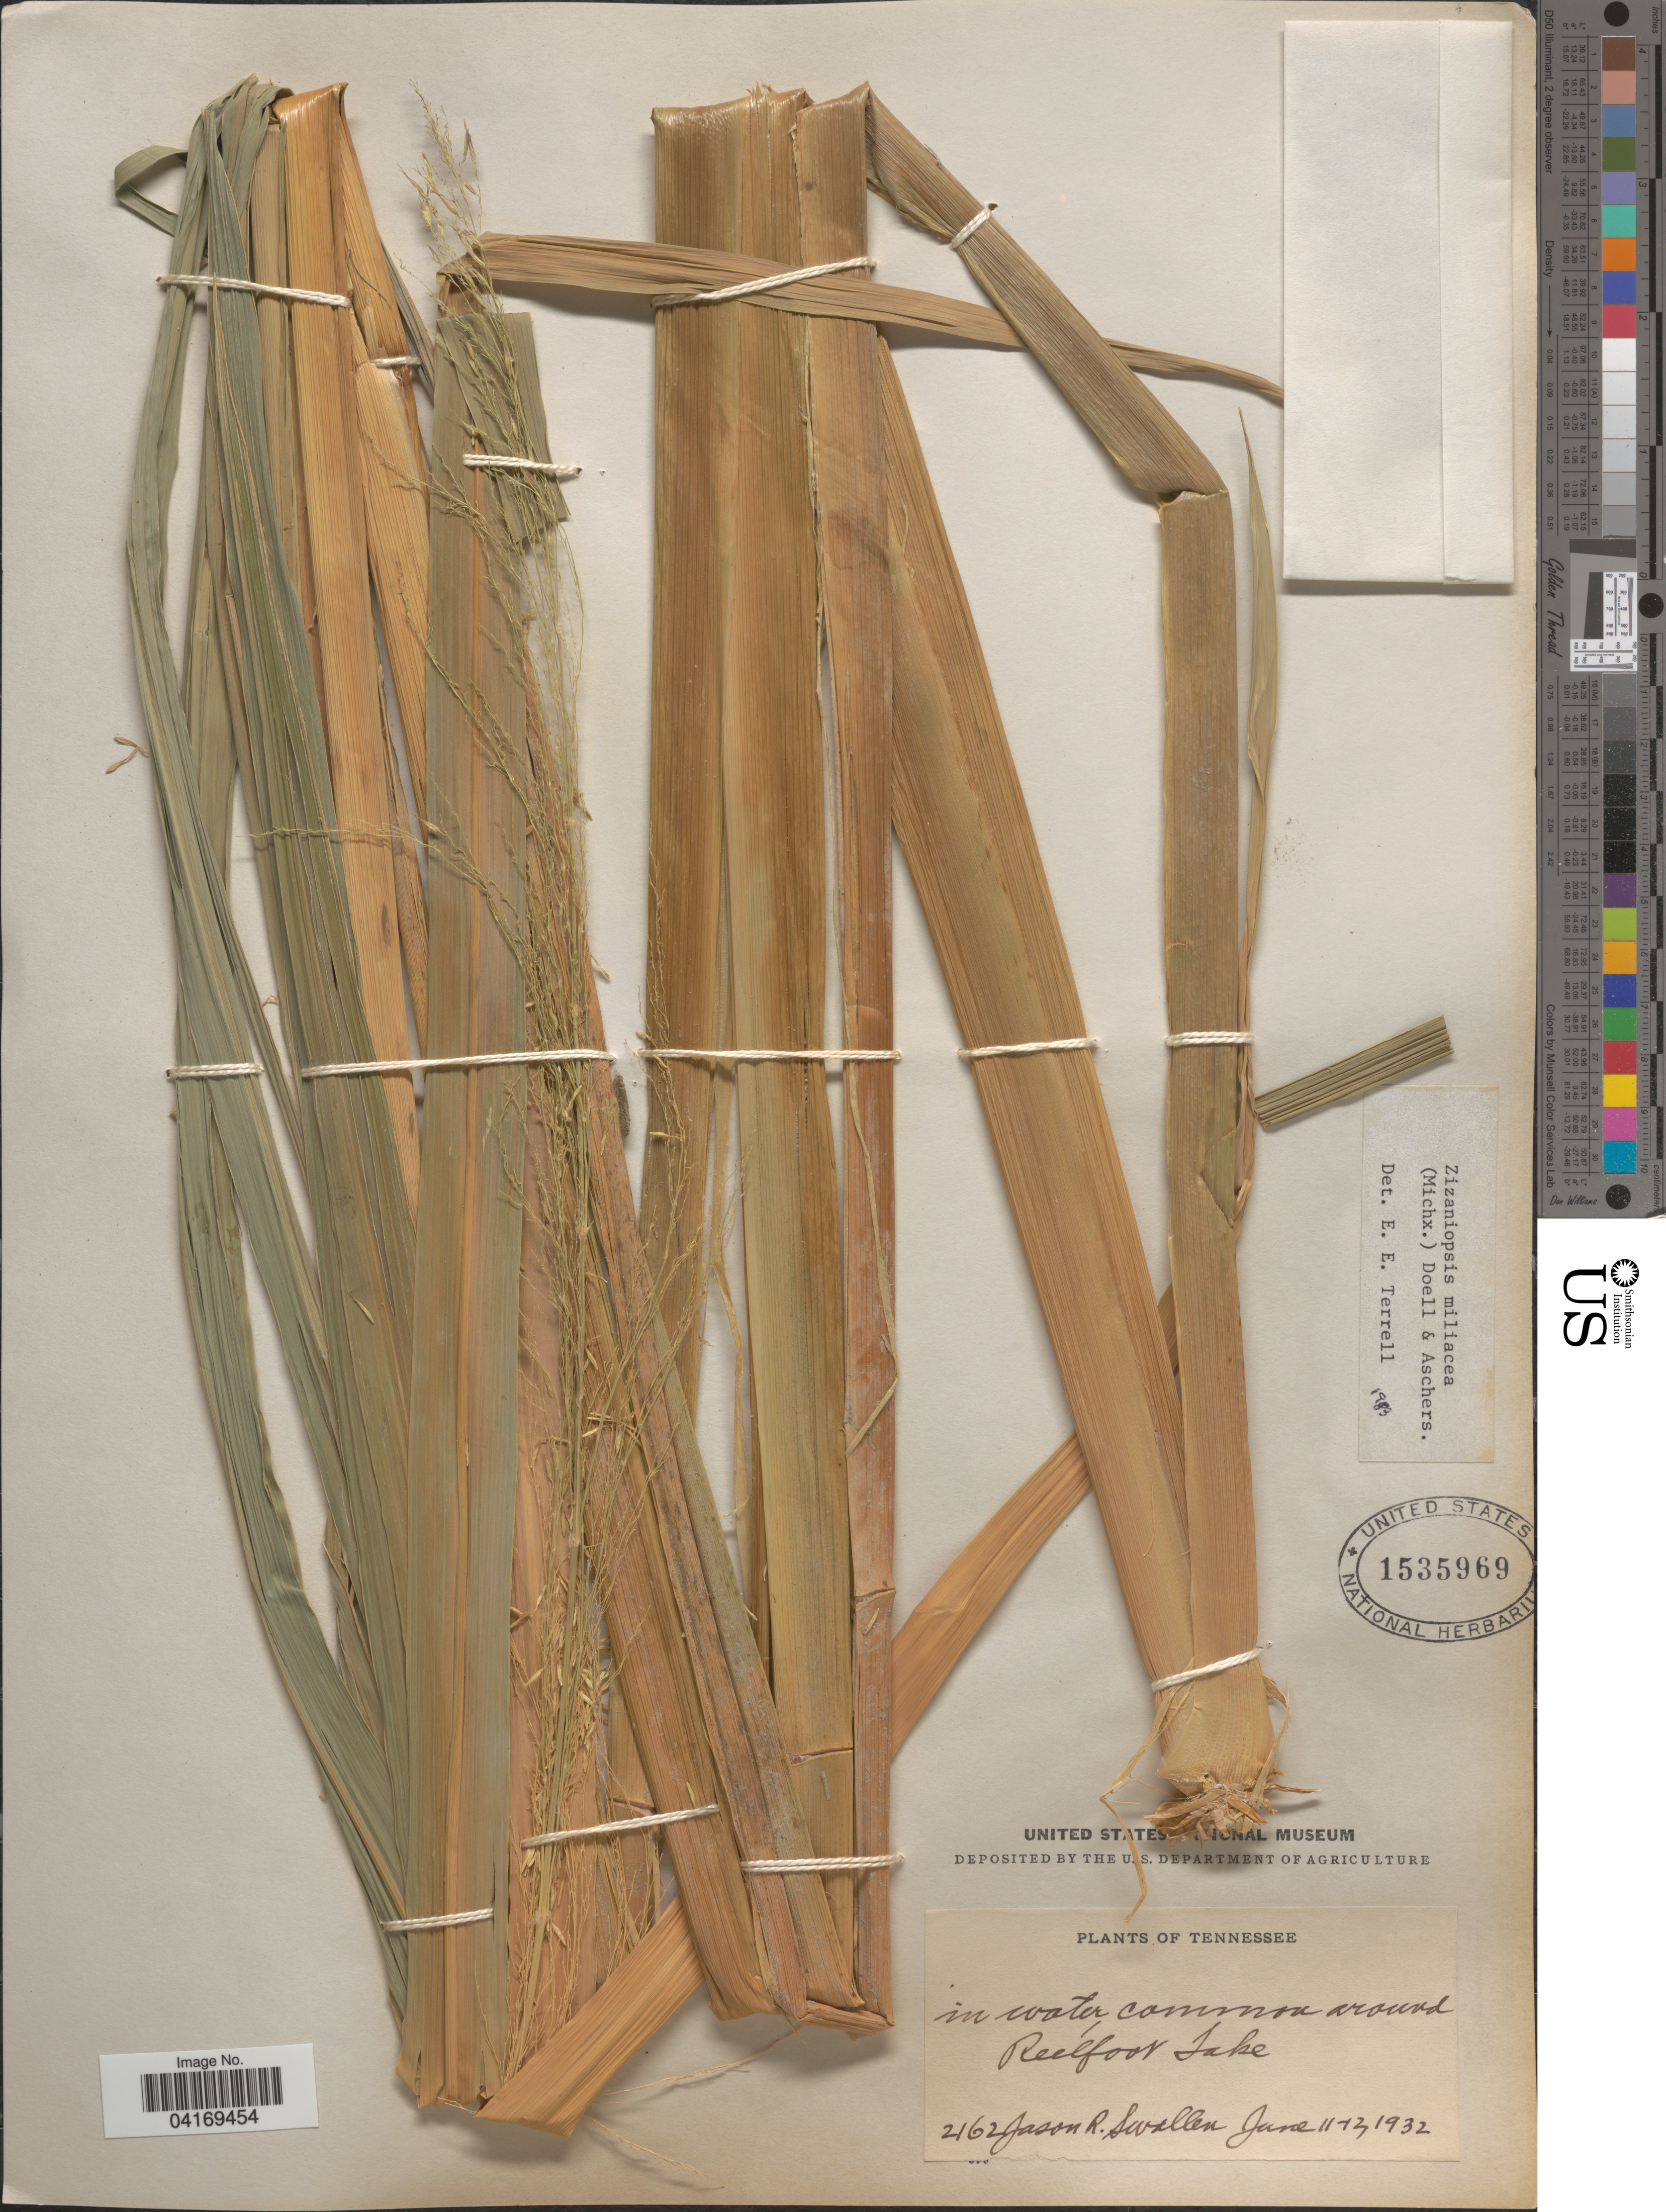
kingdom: Plantae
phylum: Tracheophyta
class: Liliopsida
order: Poales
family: Poaceae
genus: Zizaniopsis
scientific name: Zizaniopsis miliacea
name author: (Michx.) Döll & Asch.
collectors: J. R. Swallen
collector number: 2162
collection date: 1932-06-11/1932-06-12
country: United States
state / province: Tennessee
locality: Around Reelfoot Lake.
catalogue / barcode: US 1535969